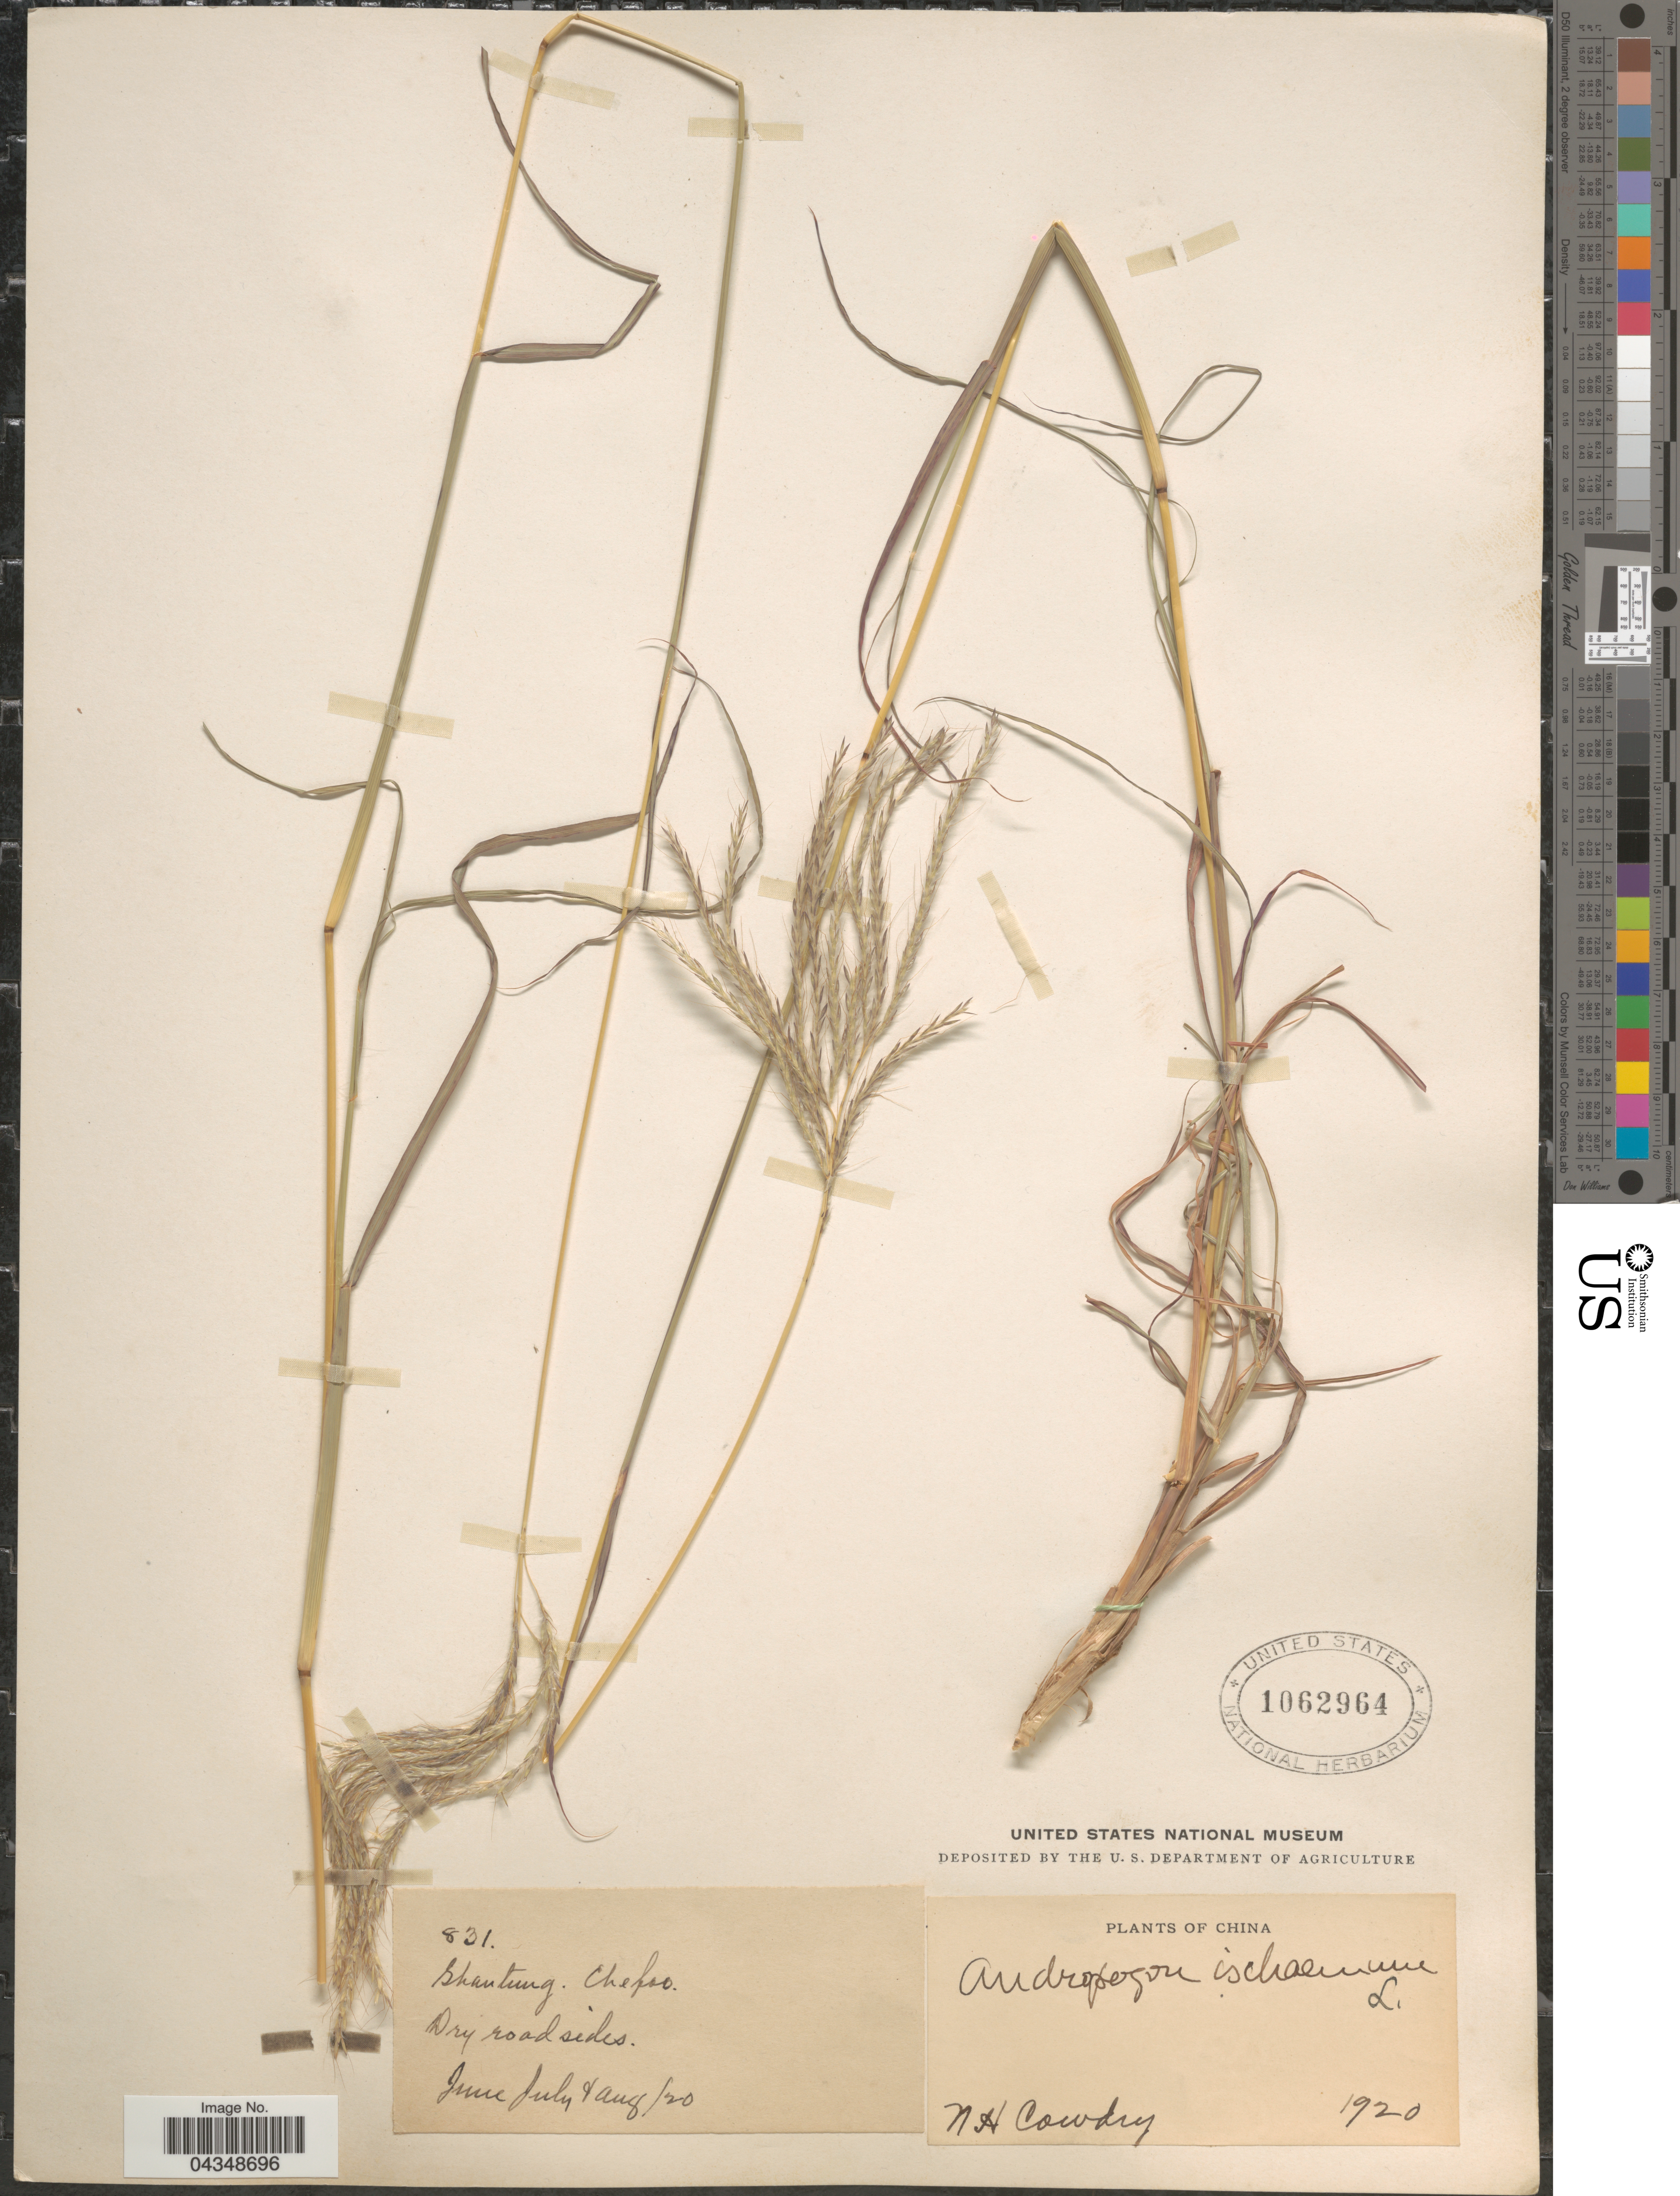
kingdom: Plantae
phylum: Tracheophyta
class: Liliopsida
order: Poales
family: Poaceae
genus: Bothriochloa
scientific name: Bothriochloa ischaemum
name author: (L.) Keng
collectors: N. H. Cowdry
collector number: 831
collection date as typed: Transcribed d/m/y: /6/20 to /8/20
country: China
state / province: Shandong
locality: Shantung Chefoo. Dry roadsides.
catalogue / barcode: US 1062964